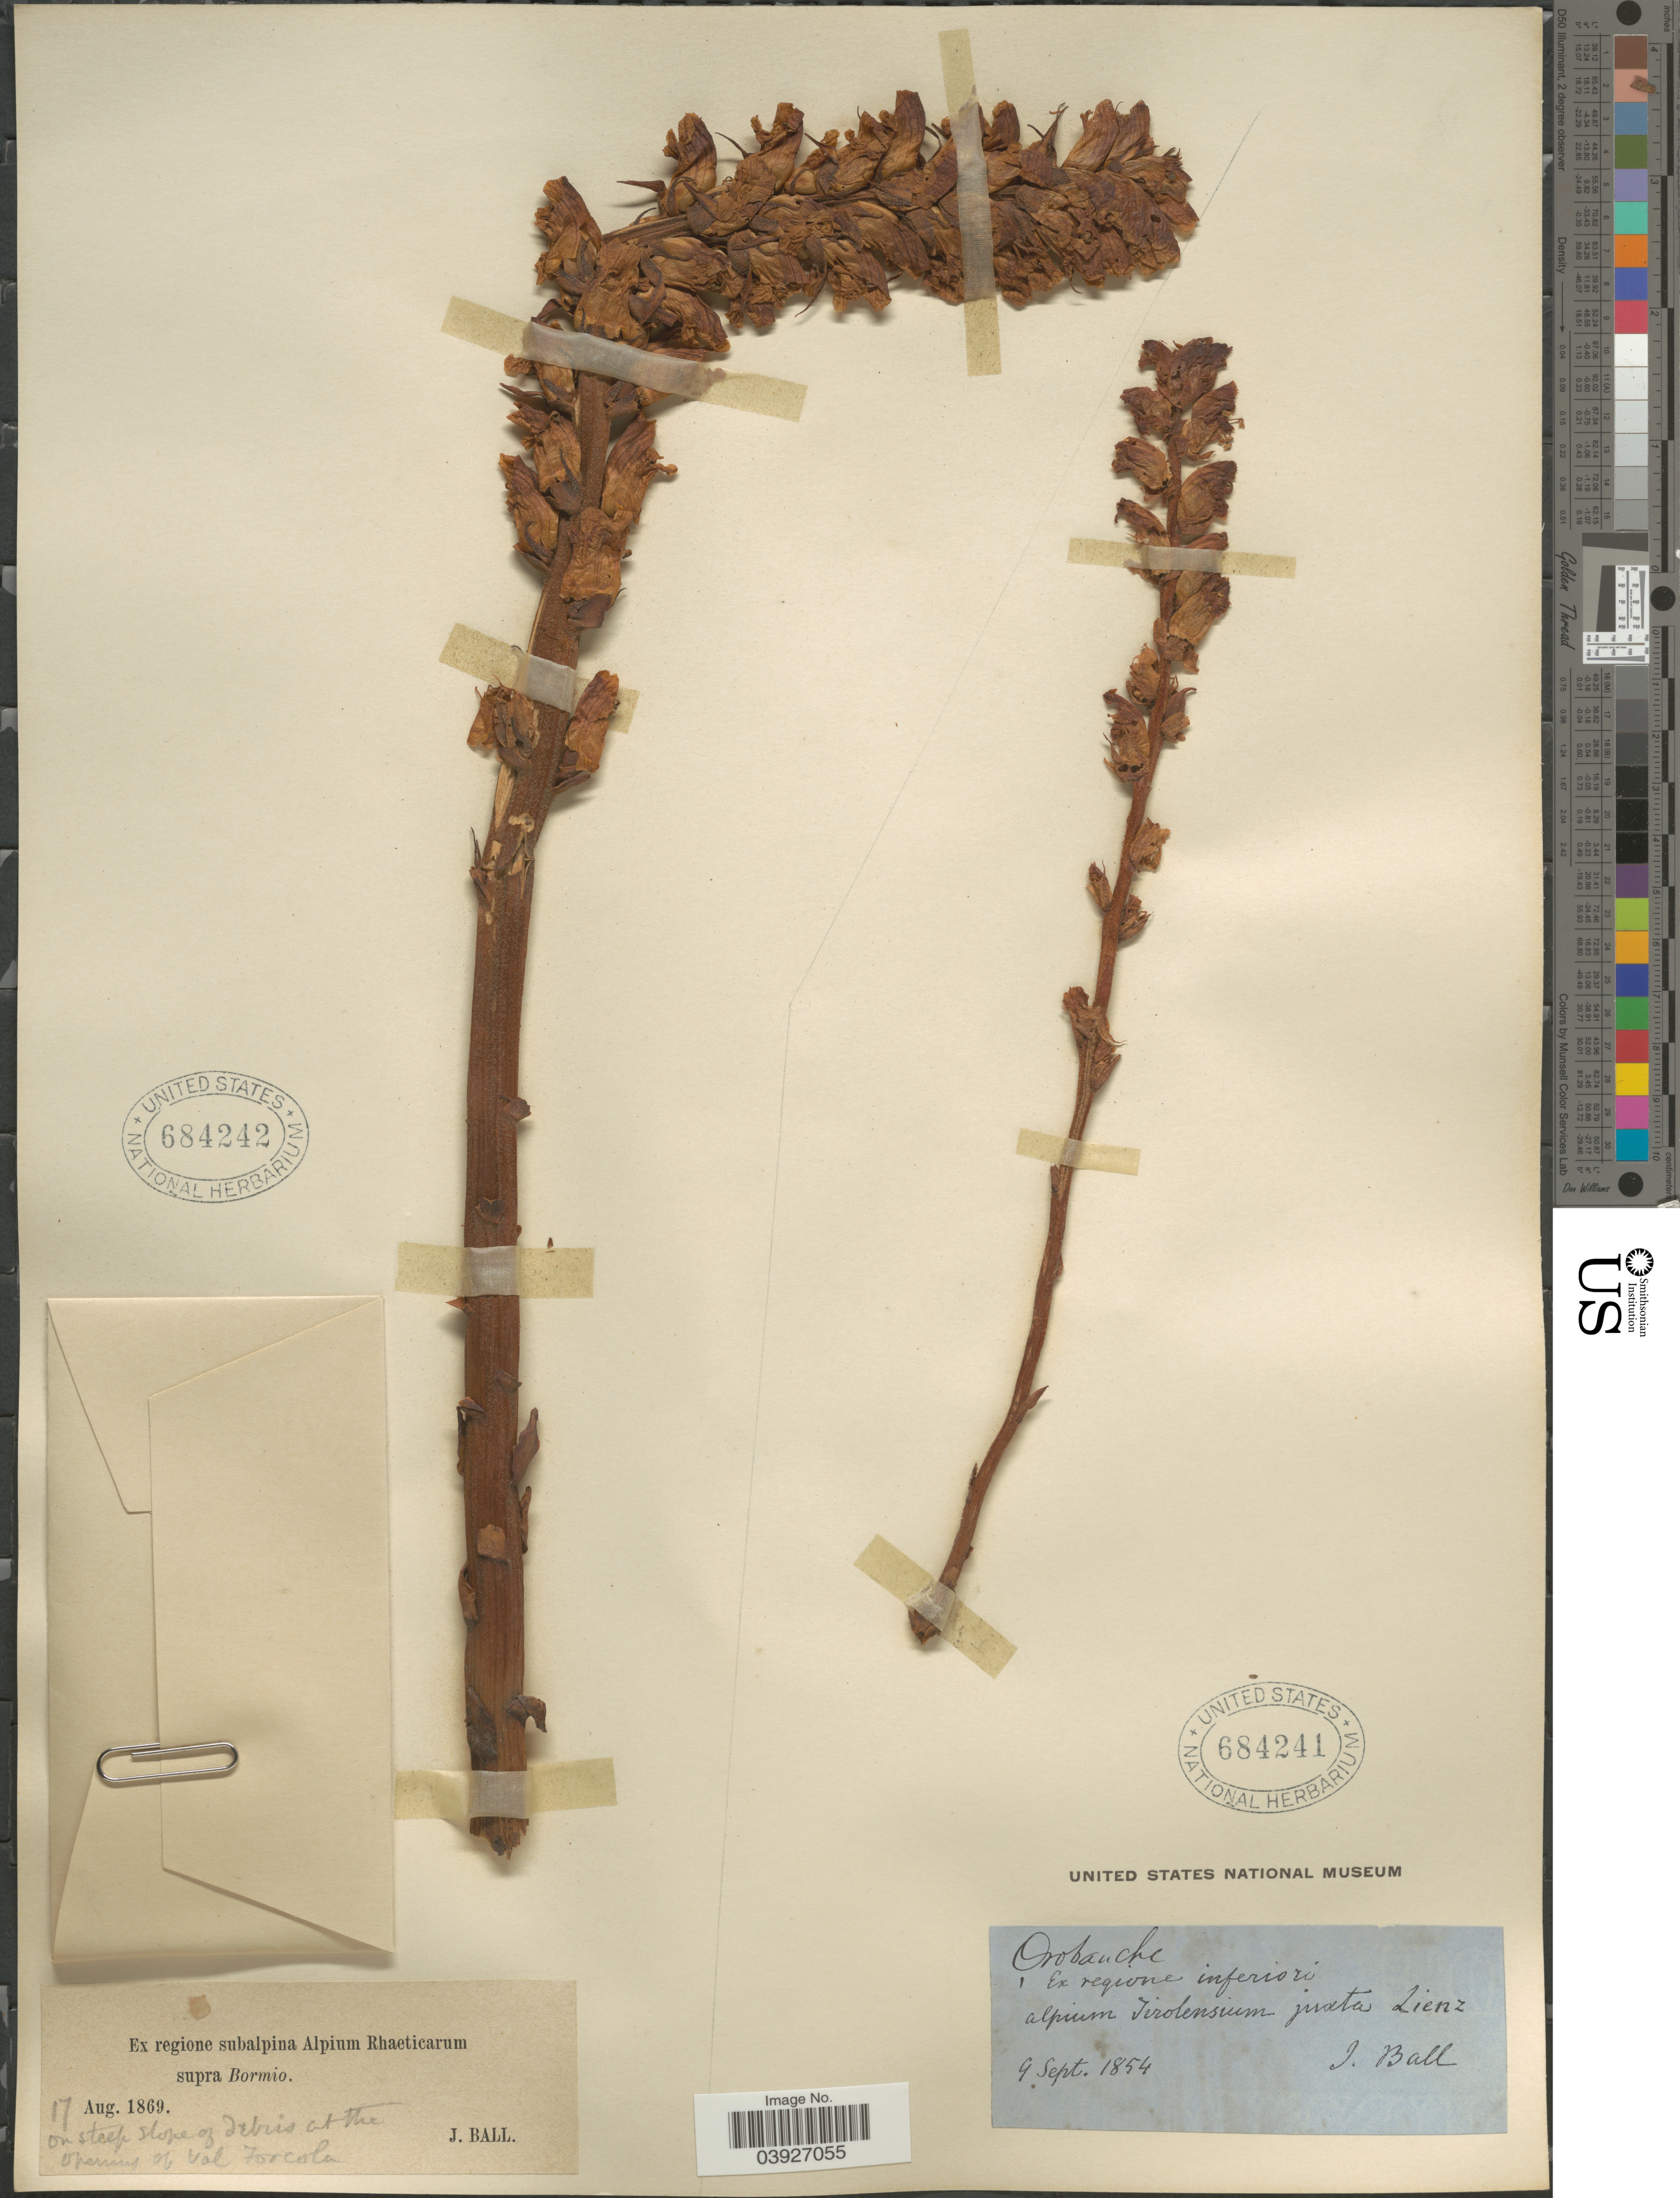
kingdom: Plantae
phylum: Tracheophyta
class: Magnoliopsida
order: Lamiales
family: Orobanchaceae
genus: Orobanche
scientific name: Orobanche sp.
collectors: J. Ball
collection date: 1854-09-09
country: Austria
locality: Ex reqione inferiori alpium Tirolensium juxta Lienz.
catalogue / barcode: US 684241